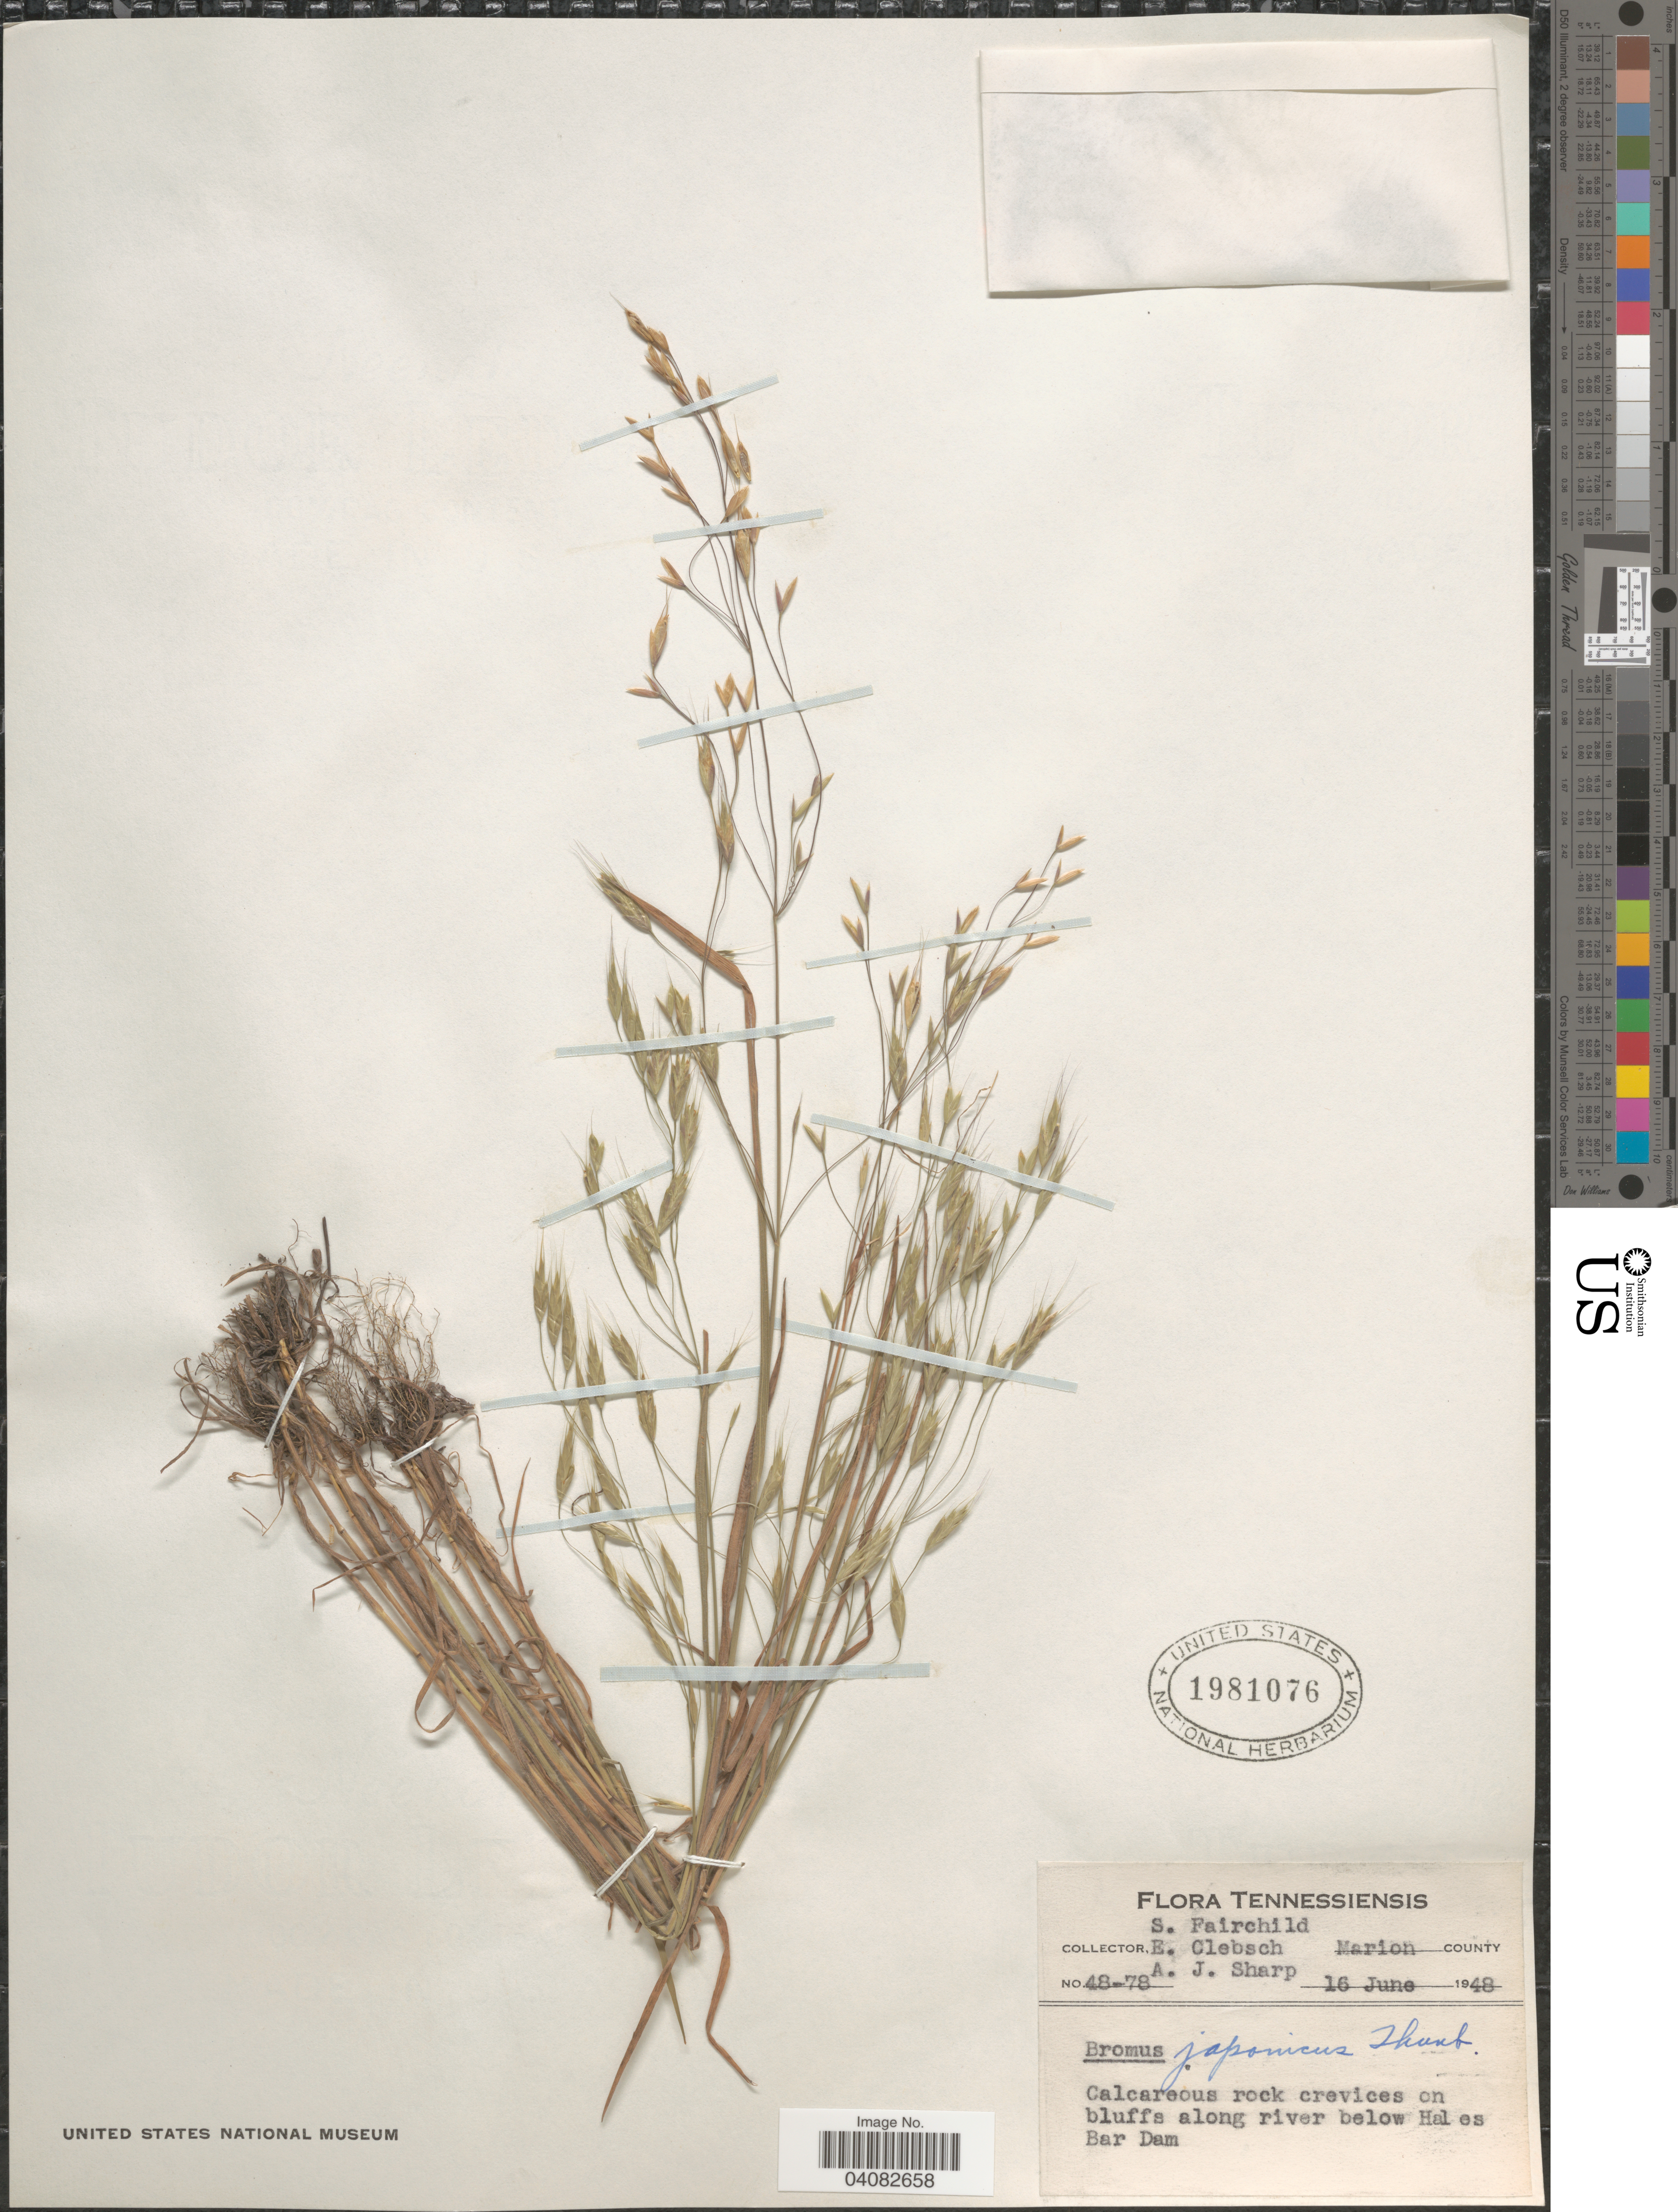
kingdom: Plantae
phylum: Tracheophyta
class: Liliopsida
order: Poales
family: Poaceae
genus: Bromus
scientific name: Bromus japonicus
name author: Houtt.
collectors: S. Fairchild, E. Clebsch & A. J. Sharp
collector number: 48-78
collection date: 1948-06-16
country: United States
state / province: Tennessee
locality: Marion County. Calcareous rock crevices on bluffs along river below Hal es Bar Dam.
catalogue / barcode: US 1981076